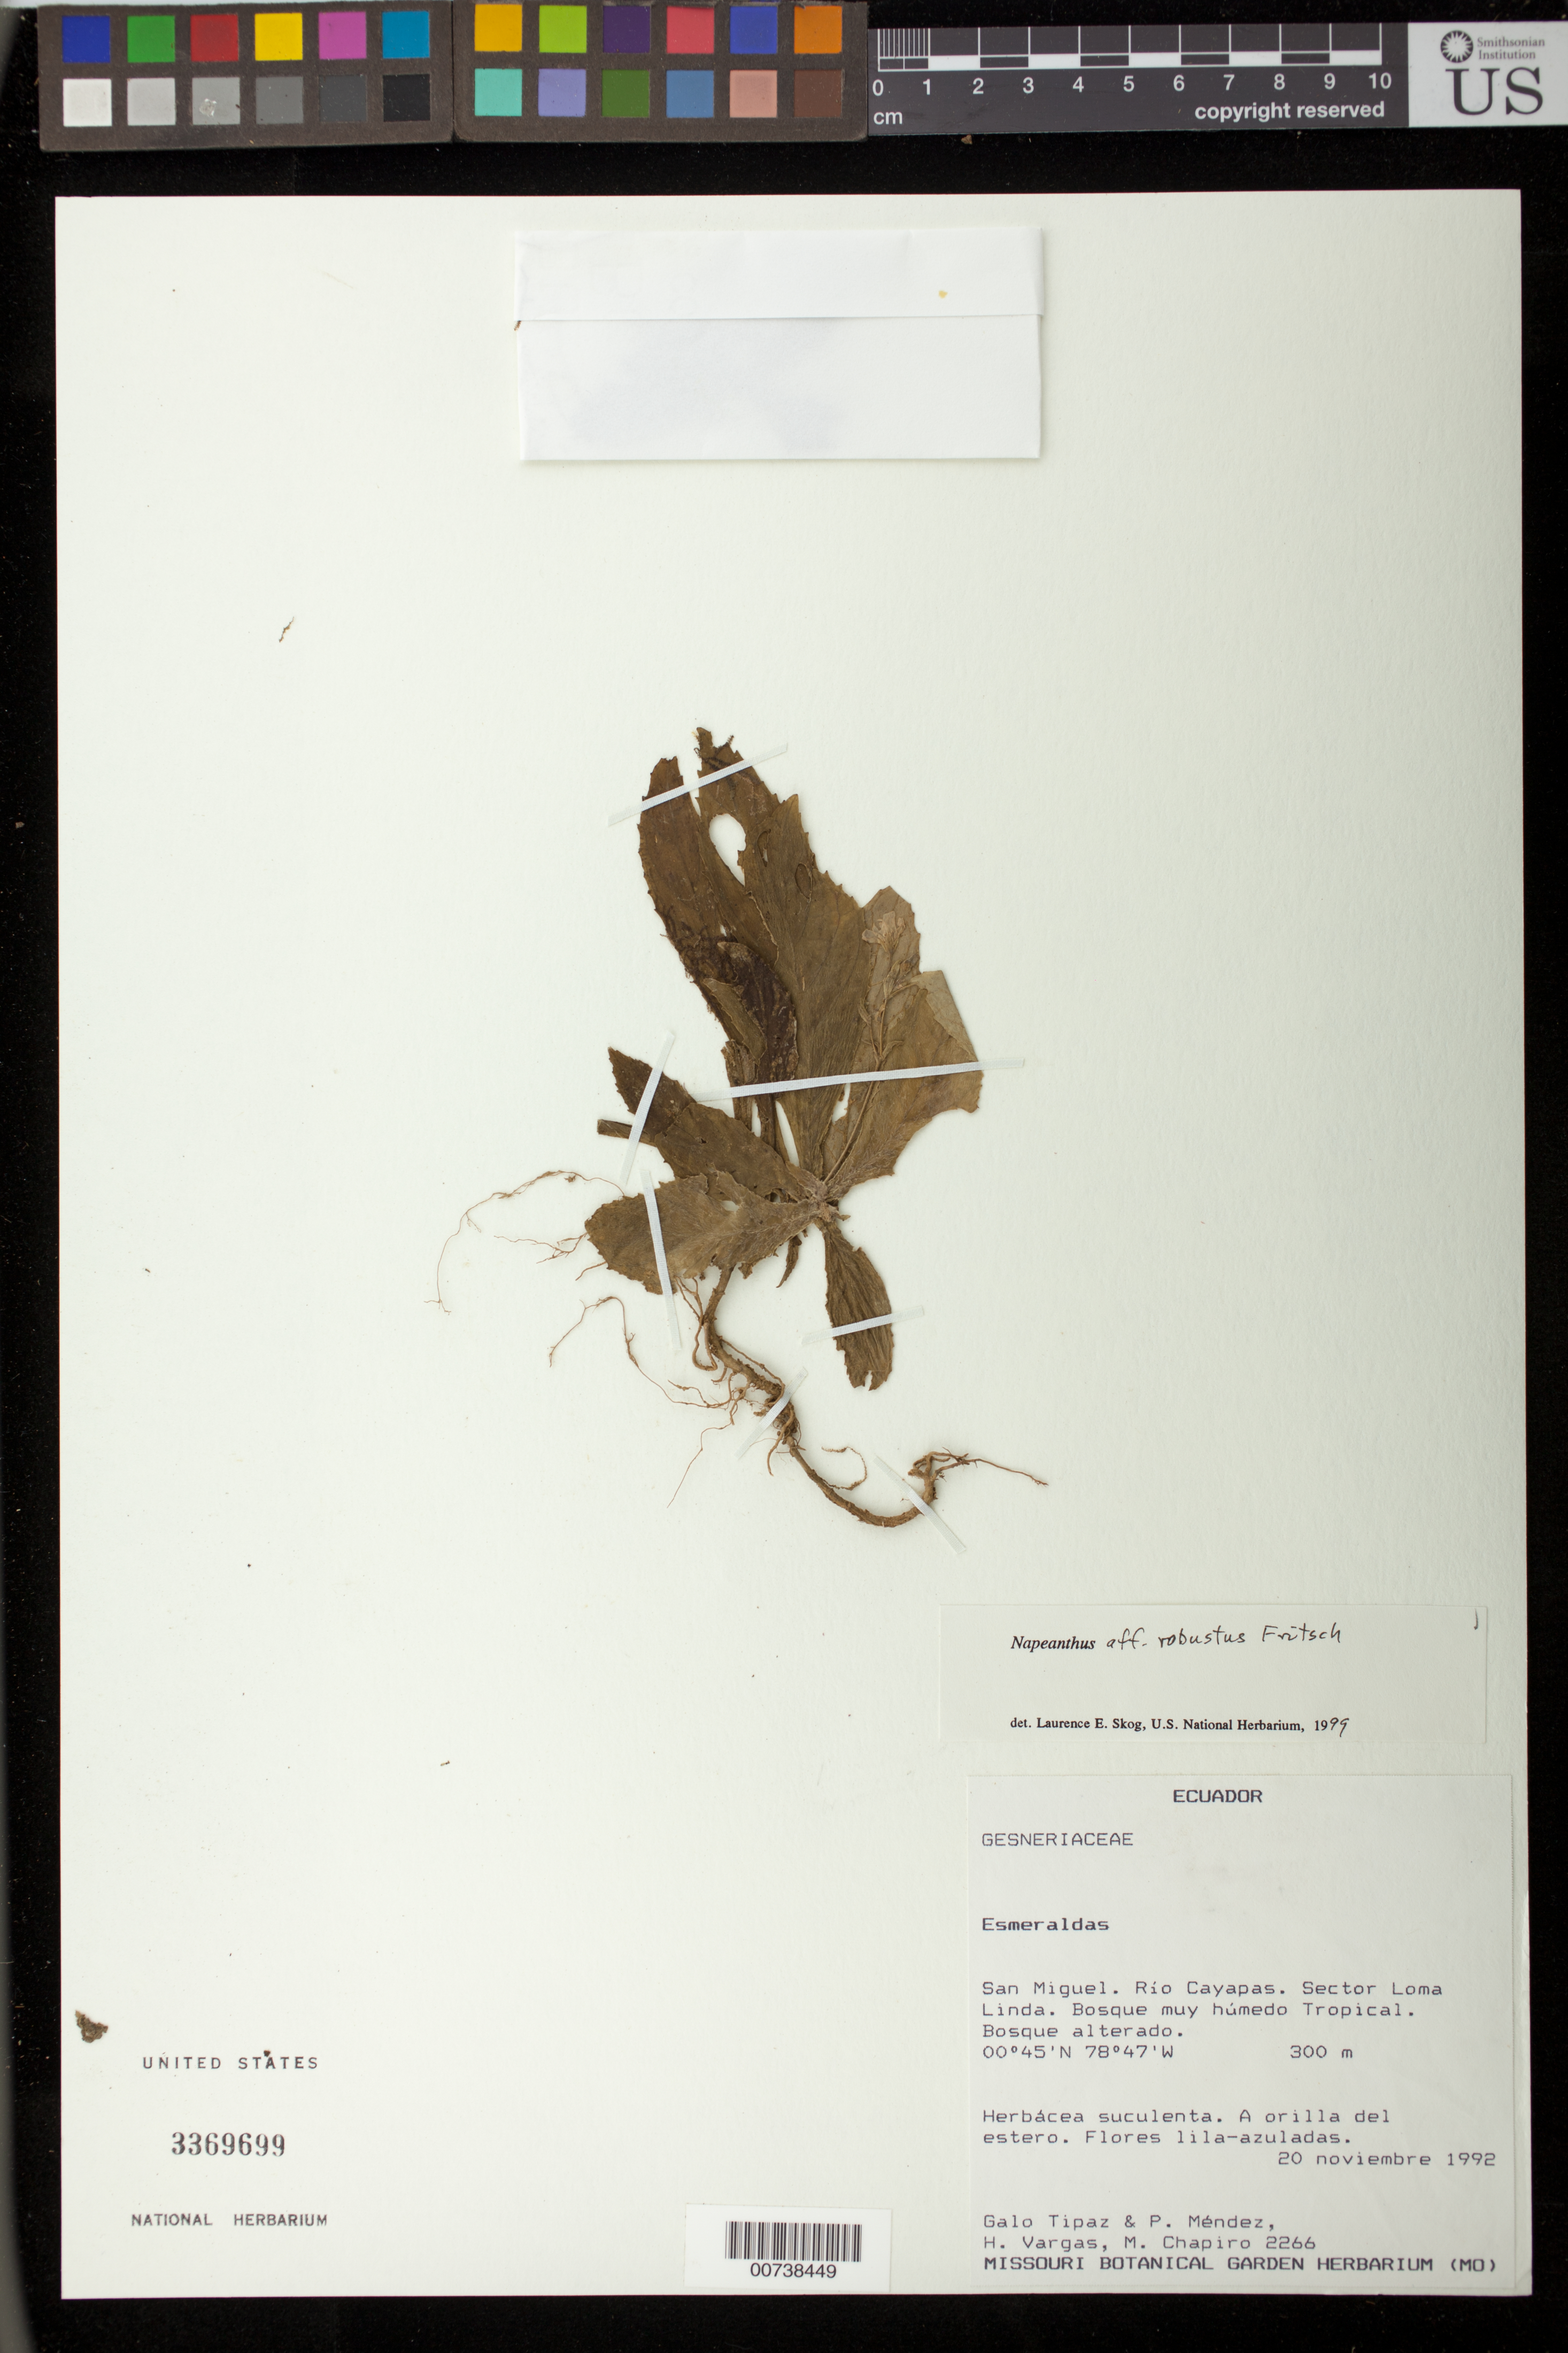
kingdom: Plantae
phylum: Tracheophyta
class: Magnoliopsida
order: Lamiales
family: Gesneriaceae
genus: Napeanthus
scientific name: Napeanthus robustus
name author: Fritsch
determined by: Skog, Laurence E.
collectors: G. Tipaz, P. Méndez, H. Vargas & M. Chapiro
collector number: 2266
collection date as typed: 20 Nov 1992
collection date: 1992-11-20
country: Ecuador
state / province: Esmeraldas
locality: San Miguel, Río Cayapas, sector Loma Linda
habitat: Bosque muy húmedo tropical; bosque alterado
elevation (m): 300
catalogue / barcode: US 3369699